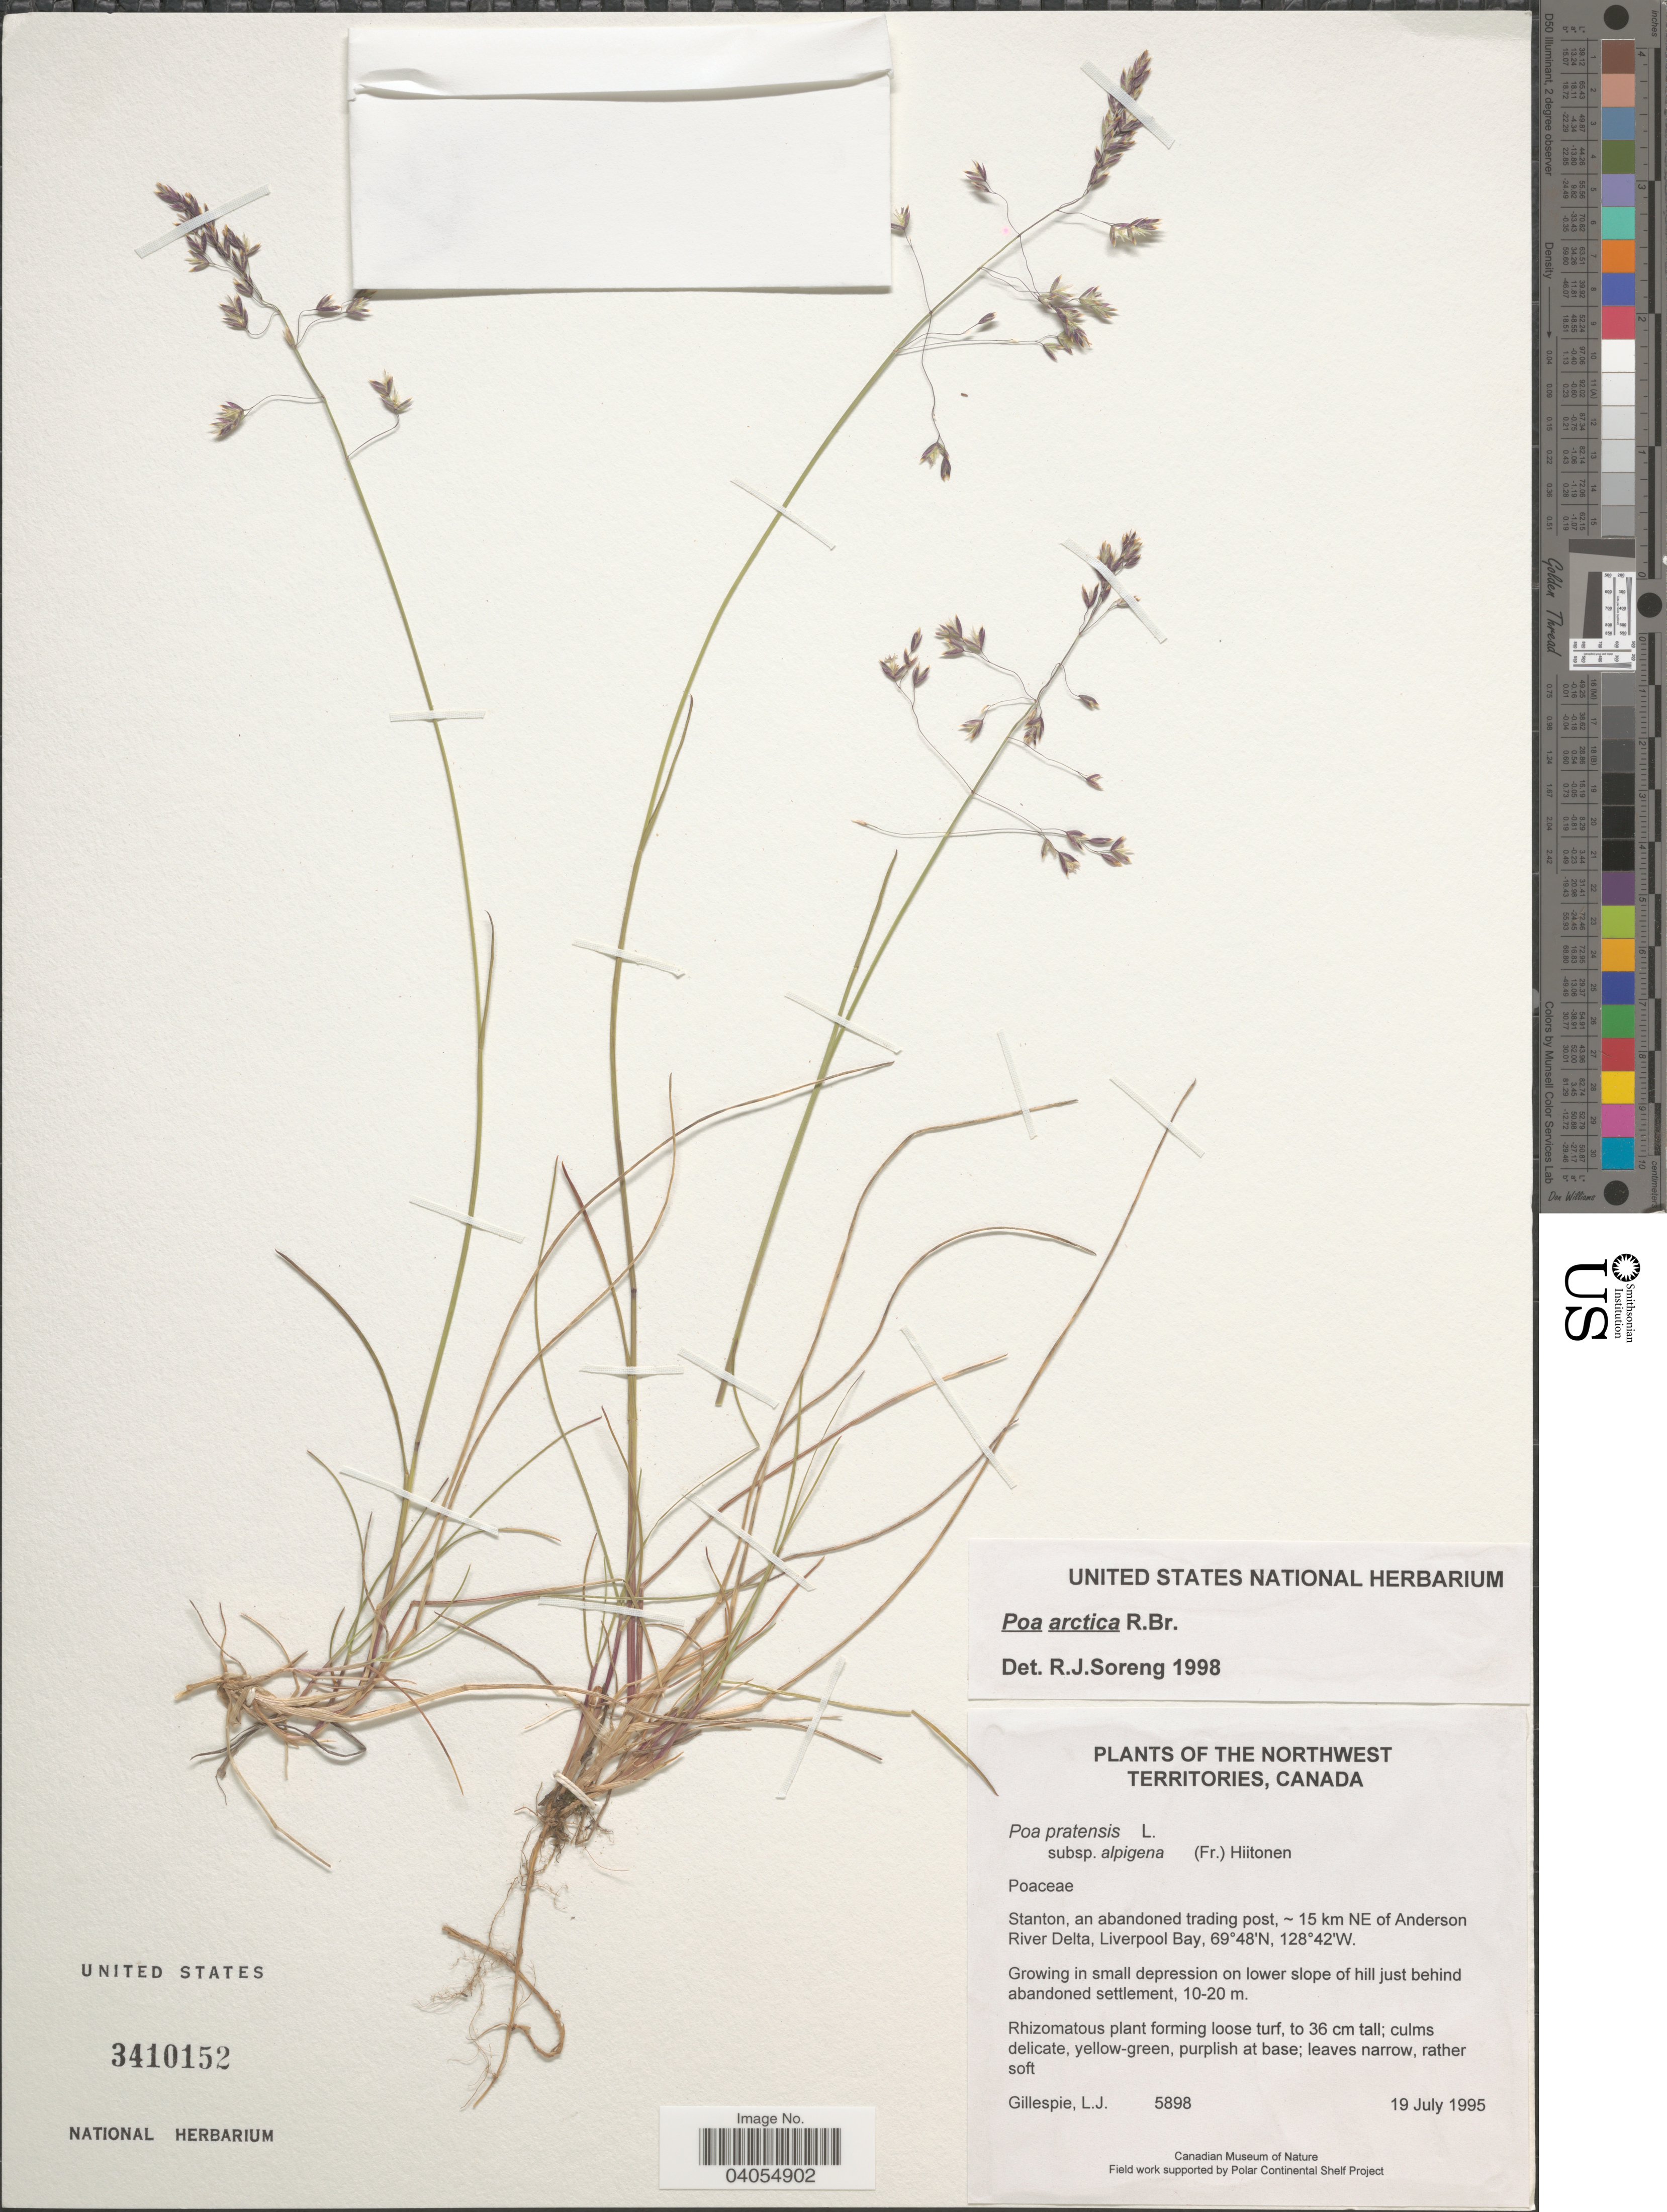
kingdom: Plantae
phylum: Tracheophyta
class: Liliopsida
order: Poales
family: Poaceae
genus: Poa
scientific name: Poa arctica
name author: R. Br.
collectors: L. Gillespie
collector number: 5898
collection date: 1995-07-19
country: Canada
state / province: Northwest Territories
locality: Stanton, an abandoned trading post, ~15 km NE of Anderson River Delta, Liverpool Bay. On lower slope of hill just behind abandoned settlement.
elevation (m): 10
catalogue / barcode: US 3410152